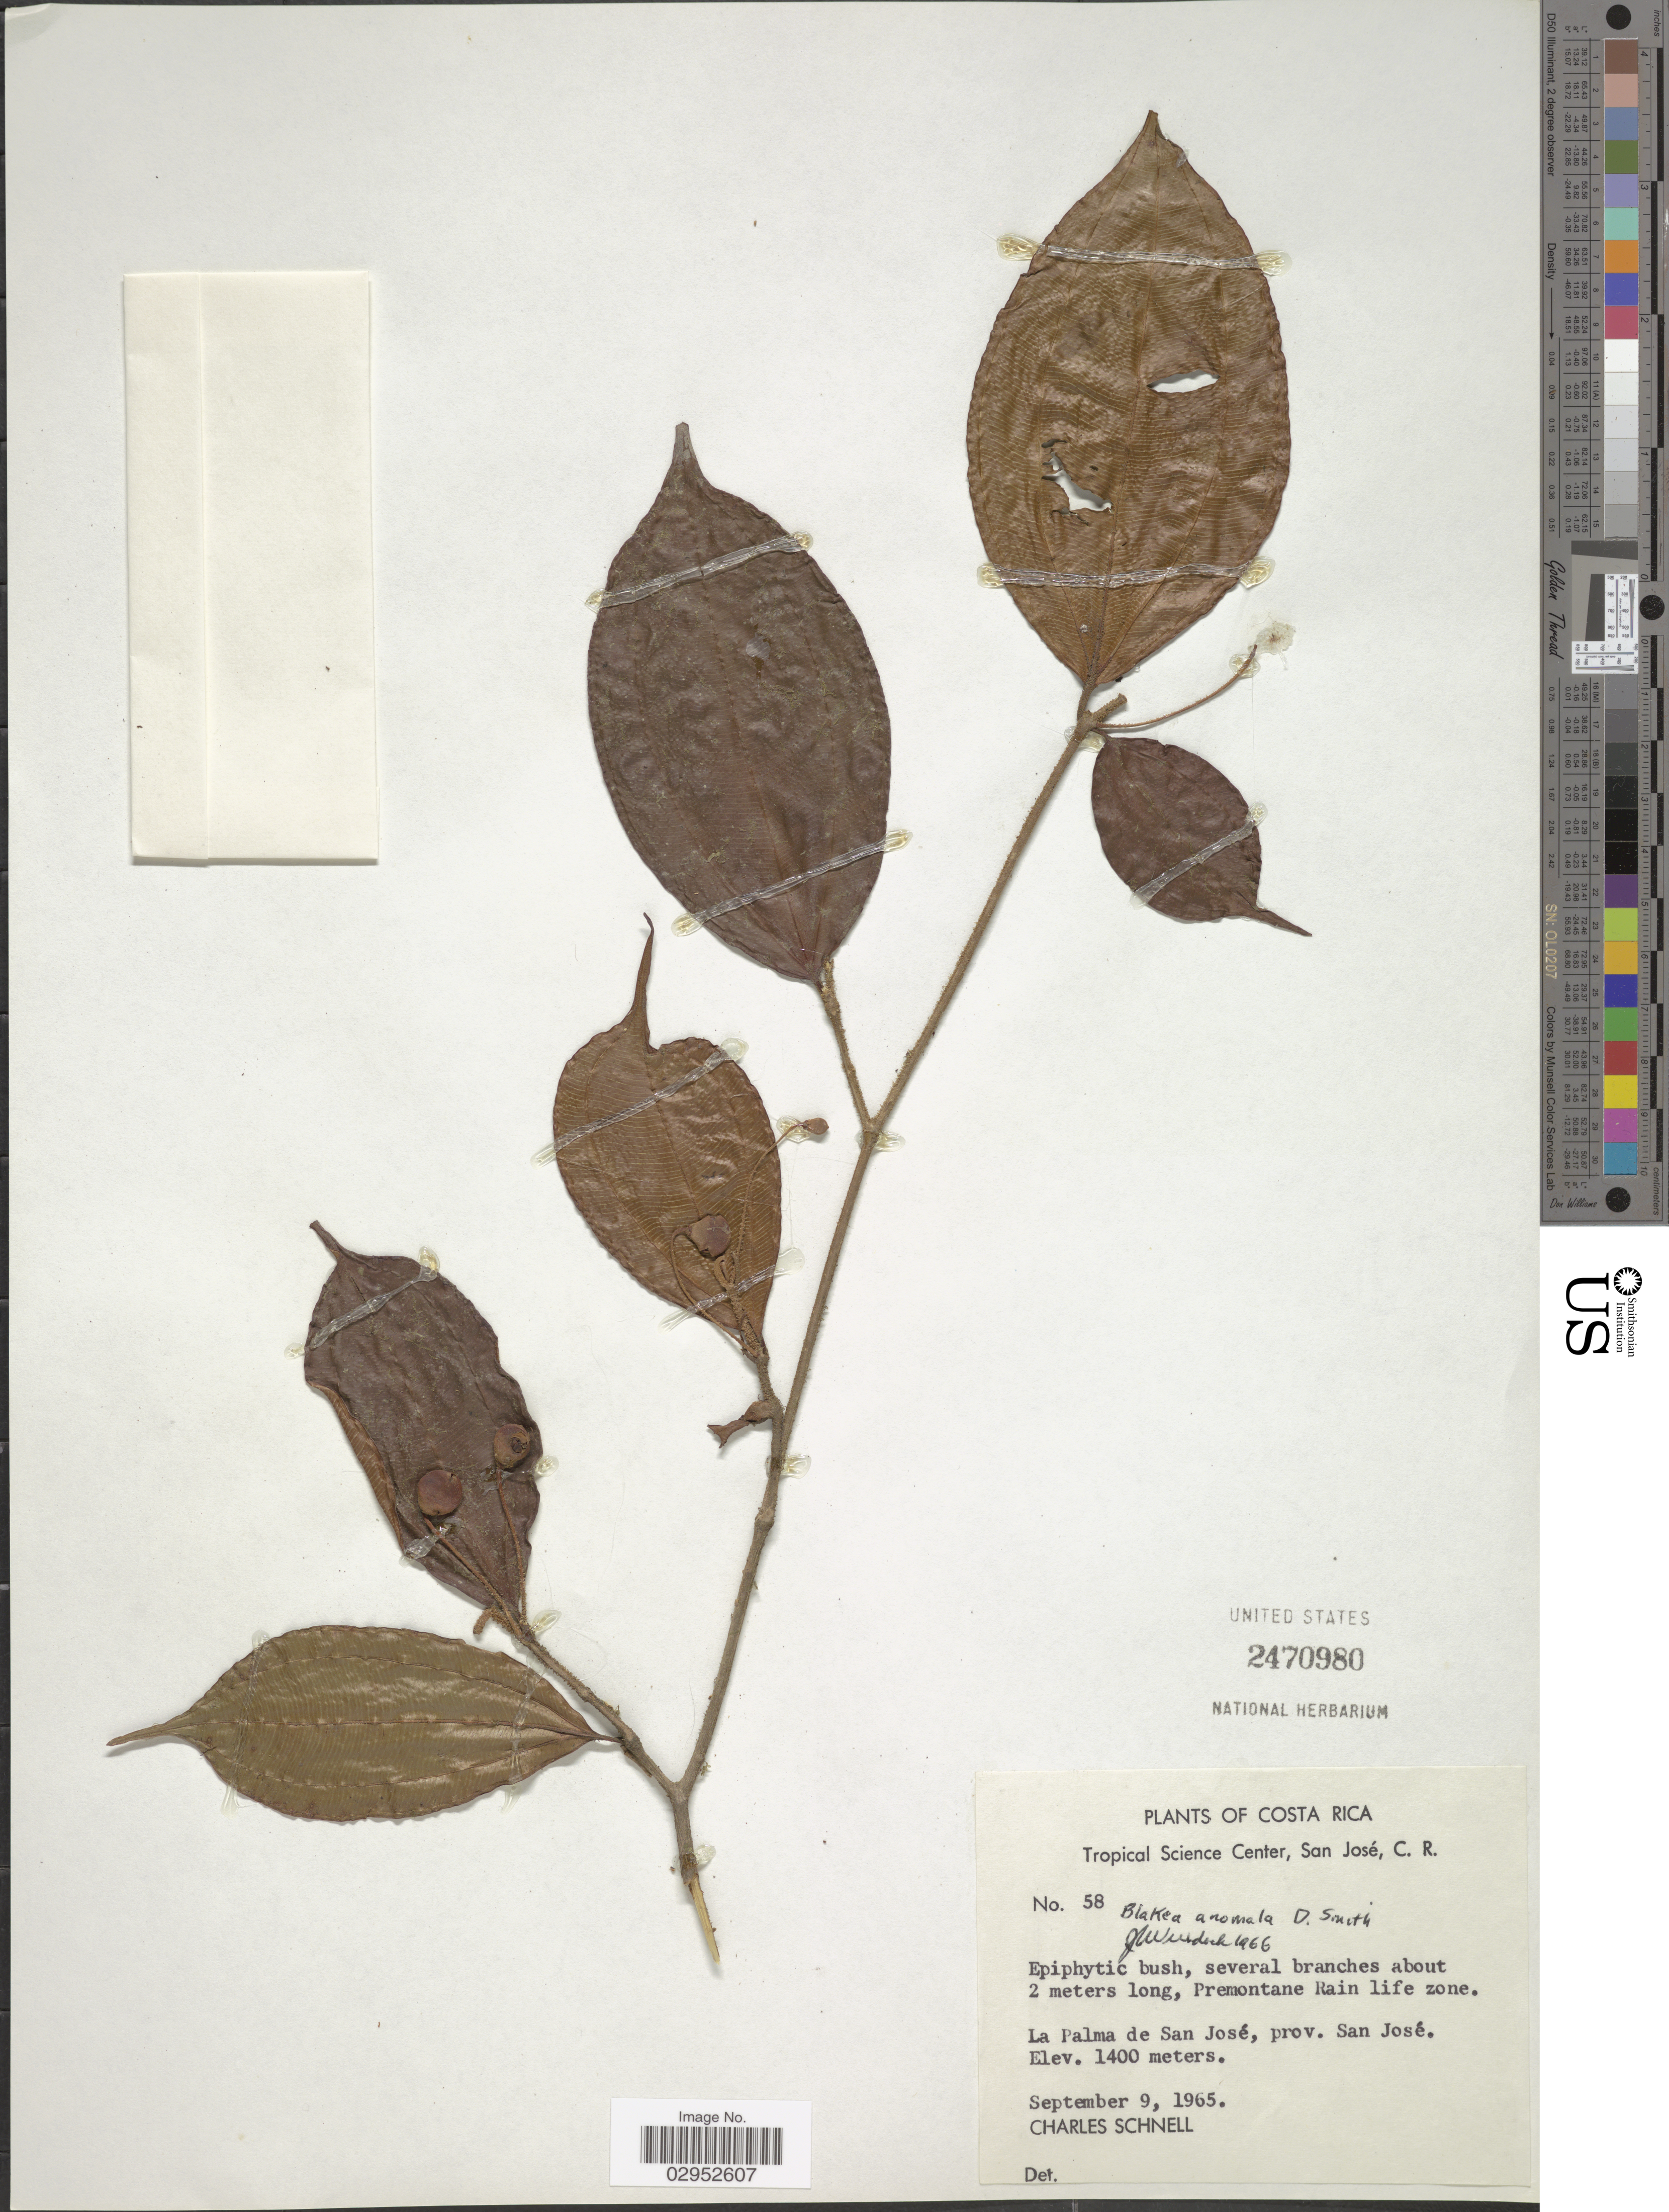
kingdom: Plantae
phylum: Tracheophyta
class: Magnoliopsida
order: Myrtales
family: Melastomataceae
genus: Blakea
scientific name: Blakea anomala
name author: Donn. Sm.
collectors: C. Schnell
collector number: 58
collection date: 1965-09-09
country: Costa Rica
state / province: San José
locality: La Palma de San José.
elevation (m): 1400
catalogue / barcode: US 2470980